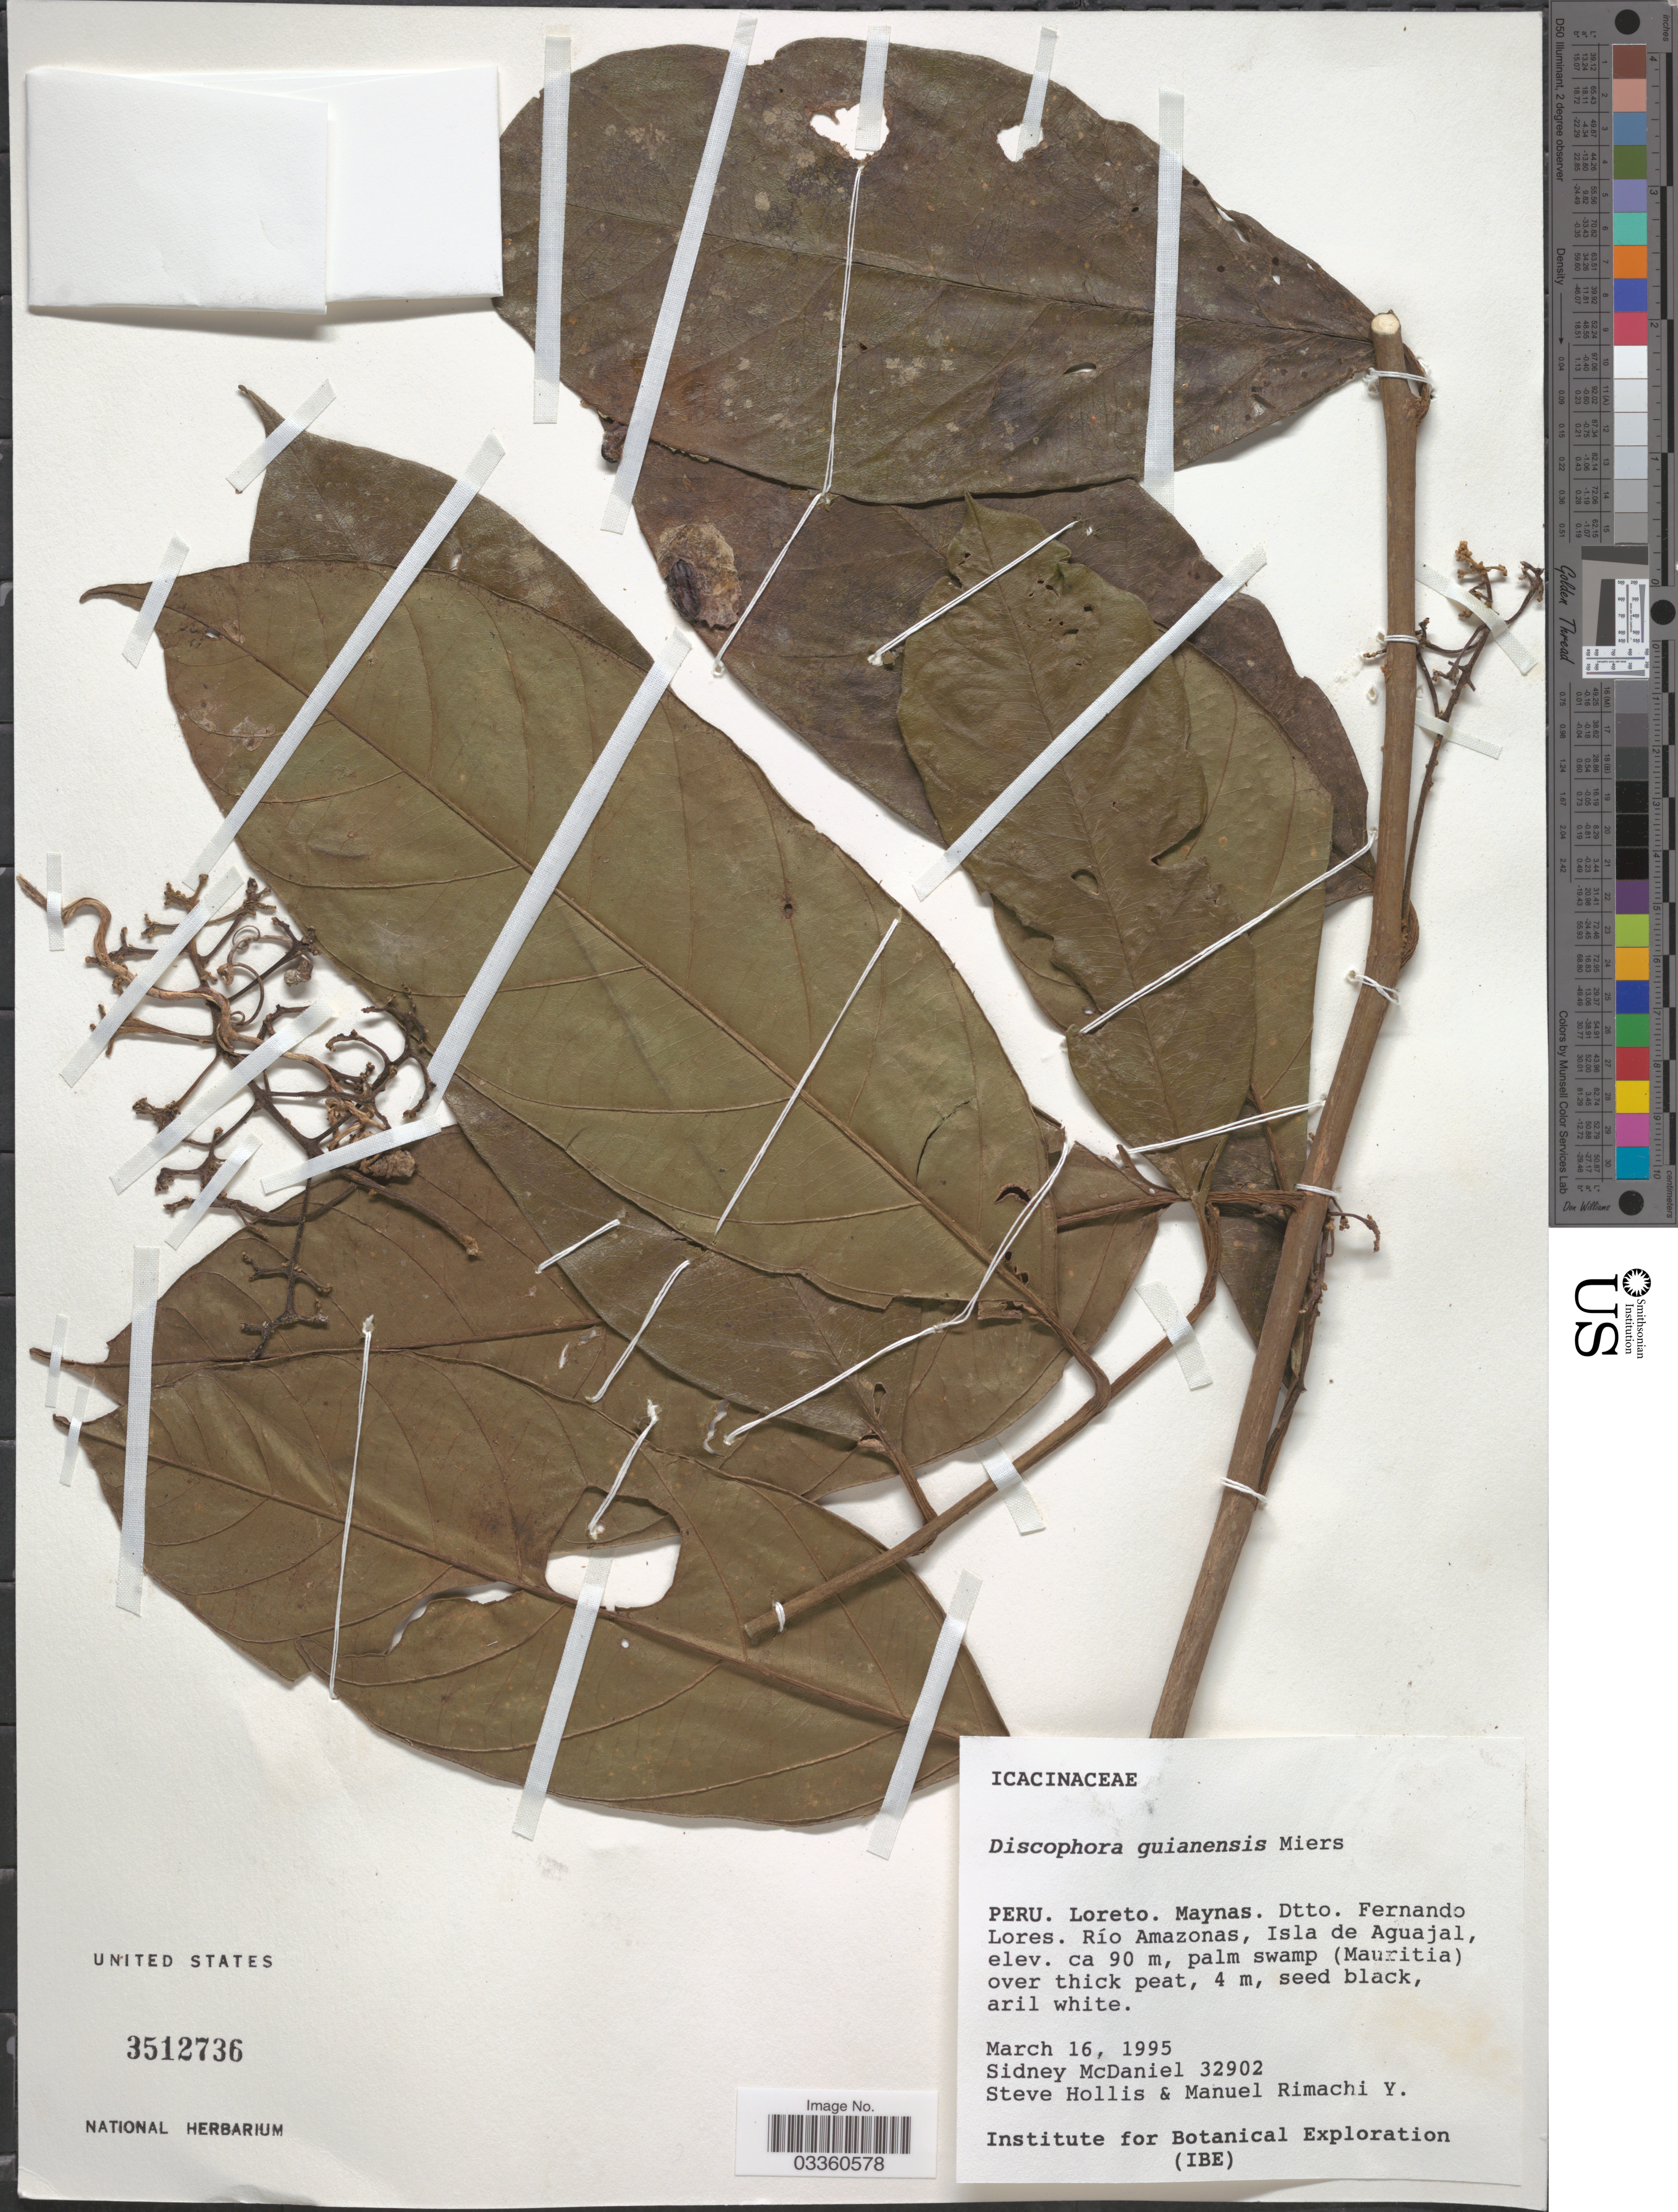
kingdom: Plantae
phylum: Tracheophyta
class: Magnoliopsida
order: Cardiopteridales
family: Stemonuraceae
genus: Discophora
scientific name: Discophora guianensis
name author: Miers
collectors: S. McDaniel, S. Hollis & M. Rimachi Y.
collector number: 32902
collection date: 1995-03-16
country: Peru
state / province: Loreto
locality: Maynas. Dtto. Fernando Lores. Río Amazonas, Isla de Aguajal.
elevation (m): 90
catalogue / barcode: US 3512736